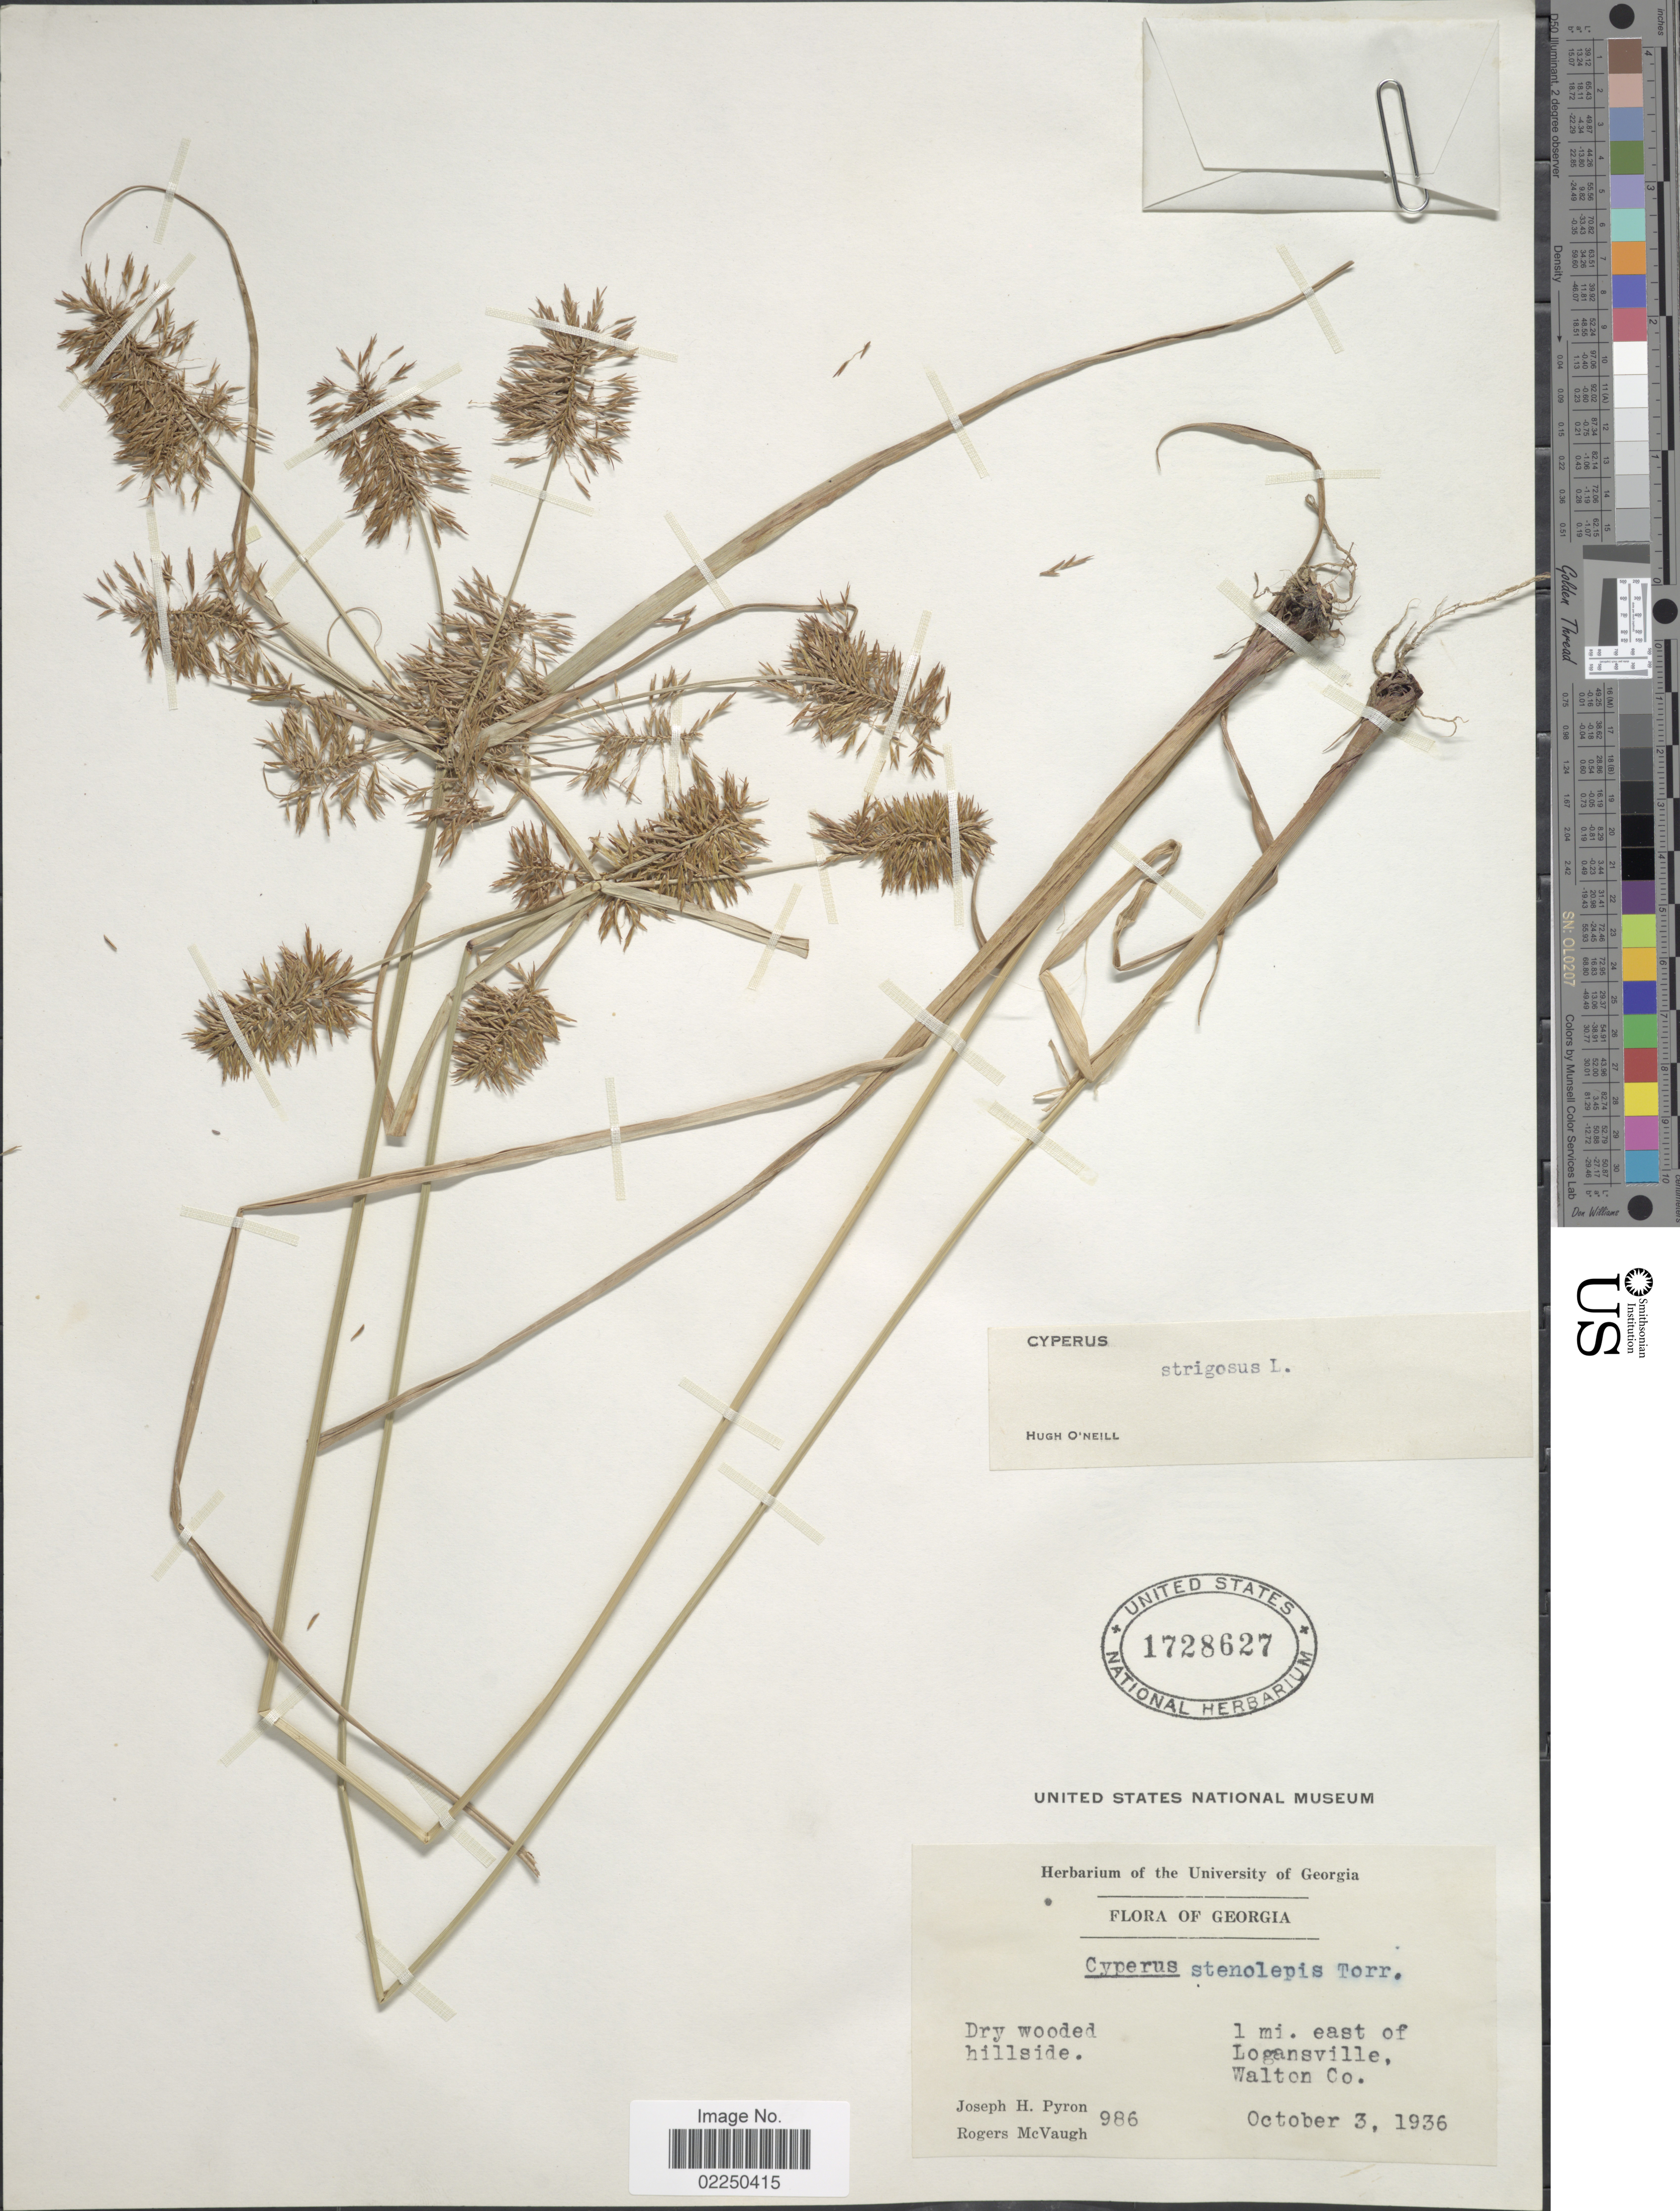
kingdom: Plantae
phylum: Tracheophyta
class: Liliopsida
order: Poales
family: Cyperaceae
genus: Cyperus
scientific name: Cyperus strigosus var. stenolepis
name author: (Torr.) Kük.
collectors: J. H. Pyron & R. McVaugh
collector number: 986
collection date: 1936-10-03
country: United States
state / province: Georgia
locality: Dry wooded hillside, 1 mi. east of Logansville, Walton Co.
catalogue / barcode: US 1728627